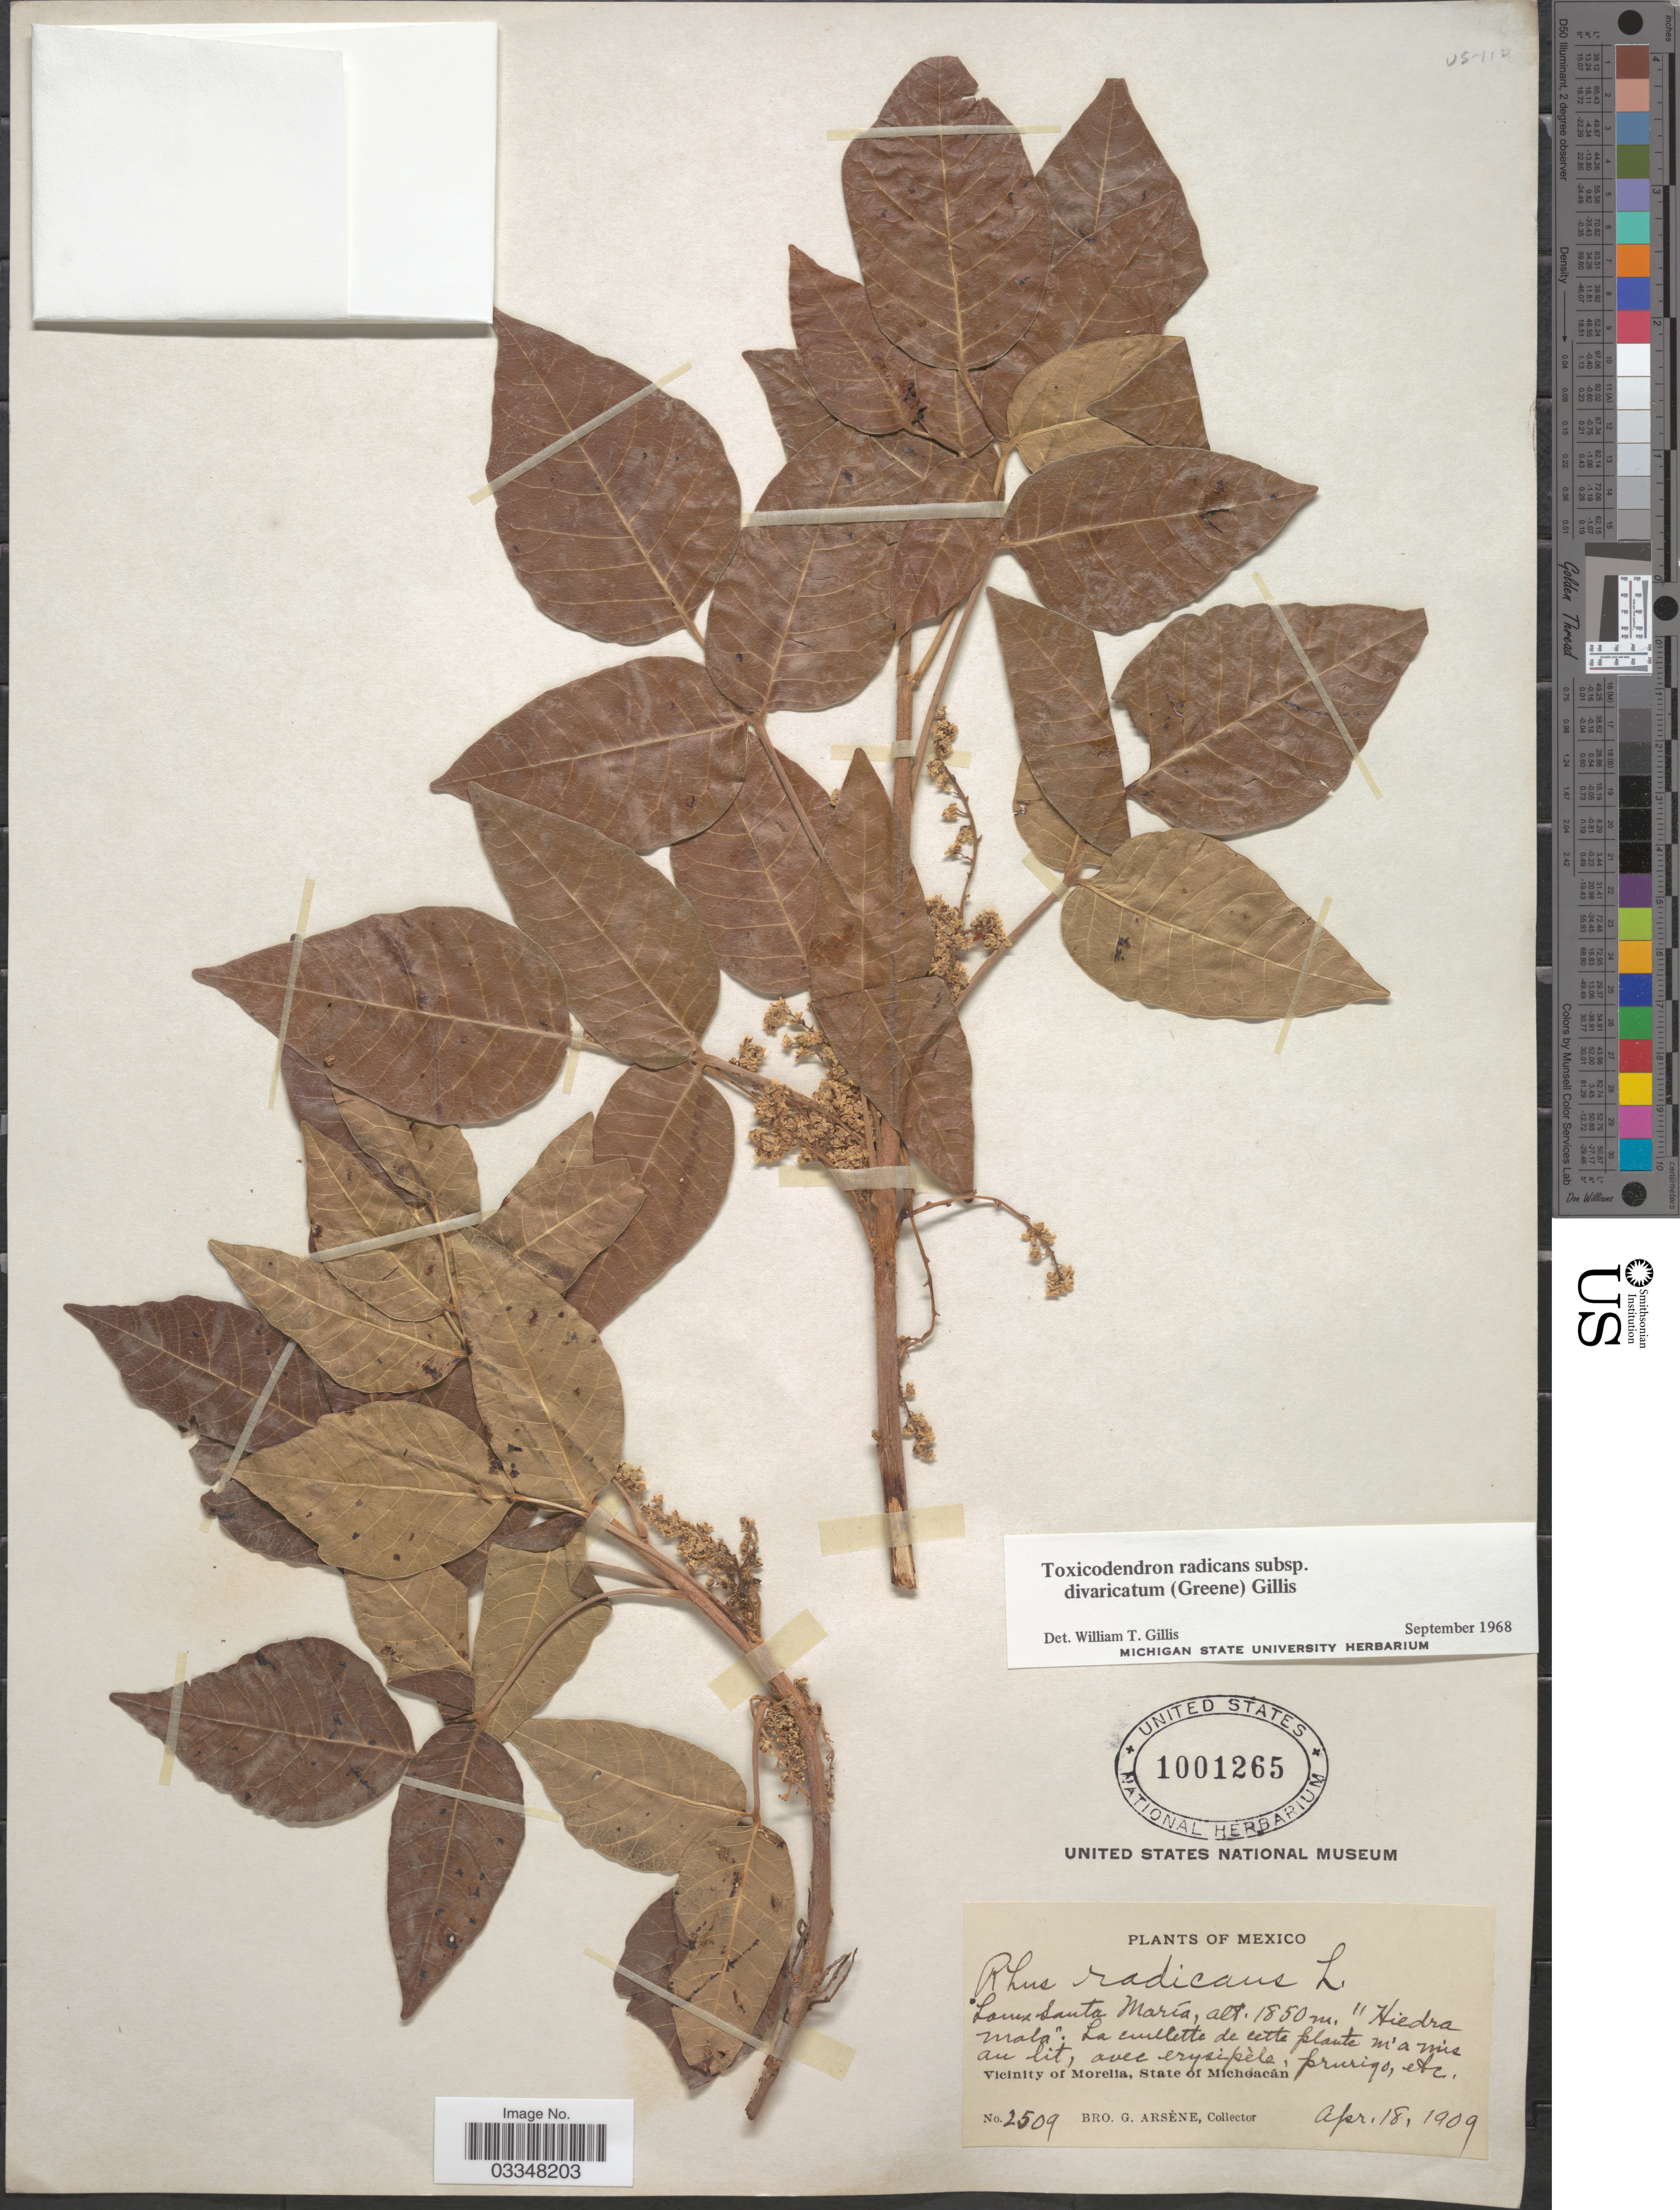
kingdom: Plantae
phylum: Tracheophyta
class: Magnoliopsida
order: Sapindales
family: Anacardiaceae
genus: Toxicodendron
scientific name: Toxicodendron radicans subsp. divaricatum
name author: (Greene) Gillis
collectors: Bro. G. Arsène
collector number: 2509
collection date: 1909-04-18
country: Mexico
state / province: Michoacán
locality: Loma Santa María. Vicinity of Morelia.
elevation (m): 1850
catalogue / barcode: US 1001265